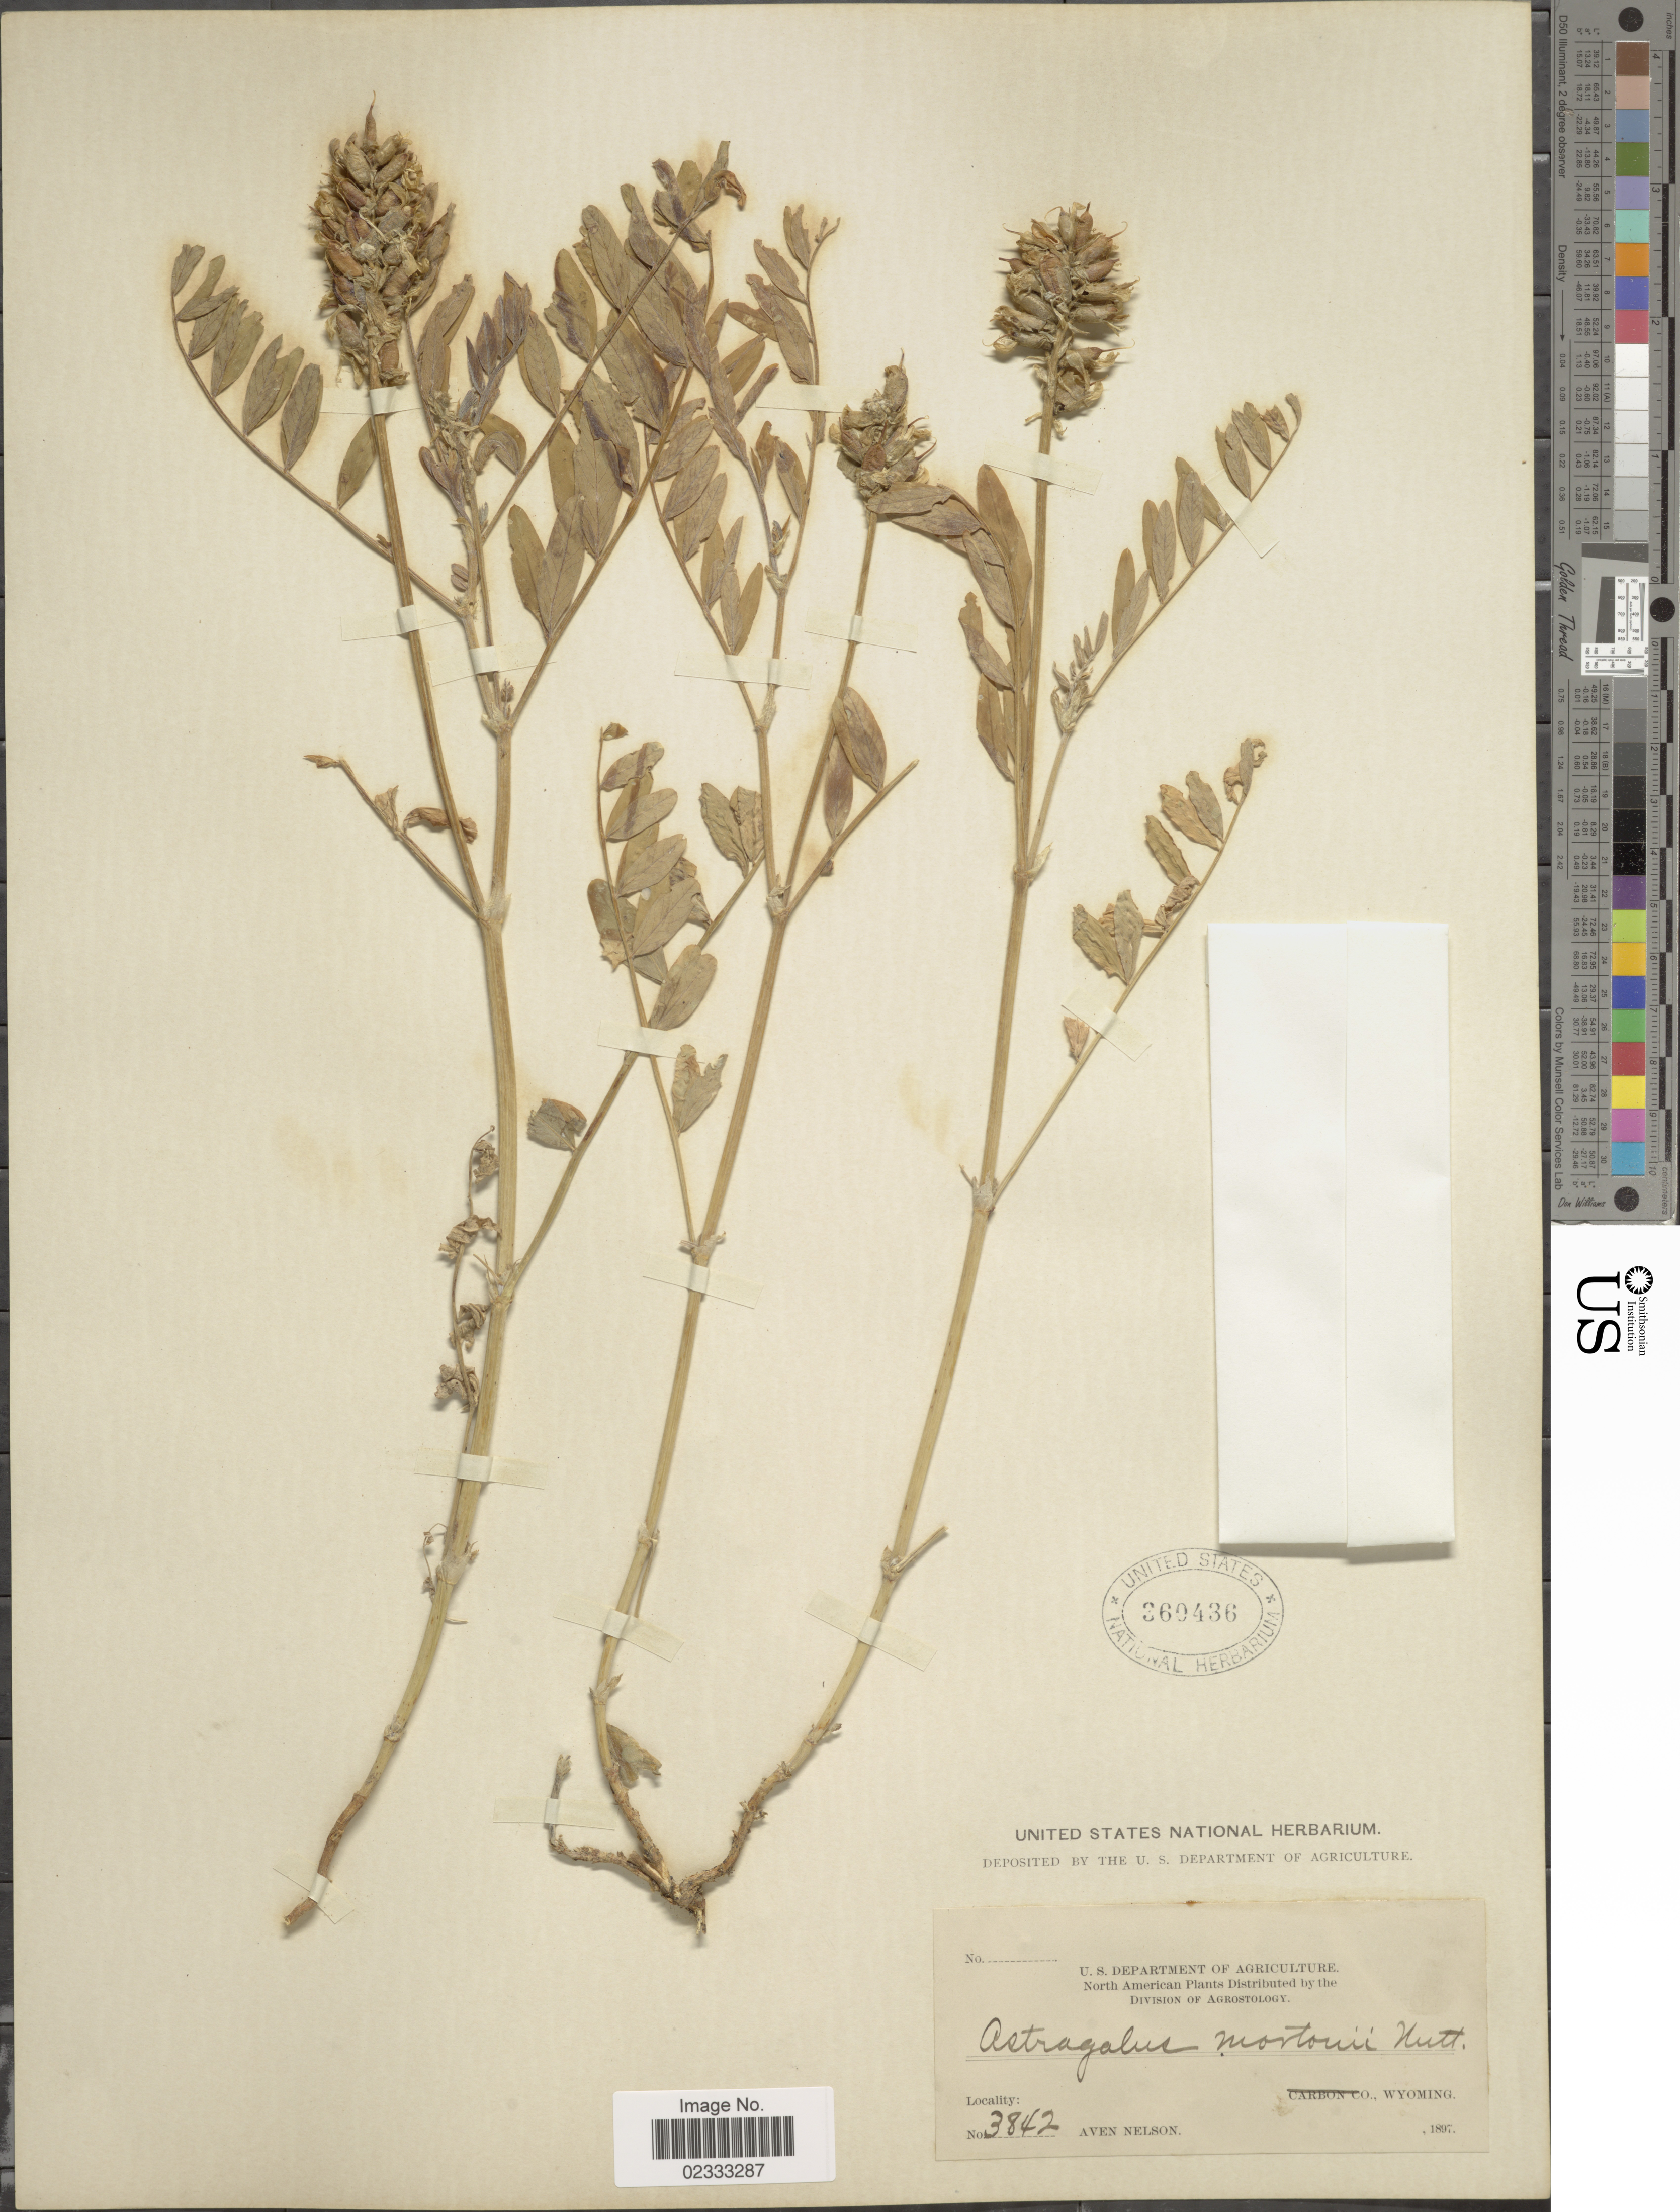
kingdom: Plantae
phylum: Tracheophyta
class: Magnoliopsida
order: Fabales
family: Fabaceae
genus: Astragalus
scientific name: Astragalus mortonii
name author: Nutt.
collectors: A. Nelson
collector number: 3842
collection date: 1897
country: United States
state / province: Wyoming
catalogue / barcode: US 360436